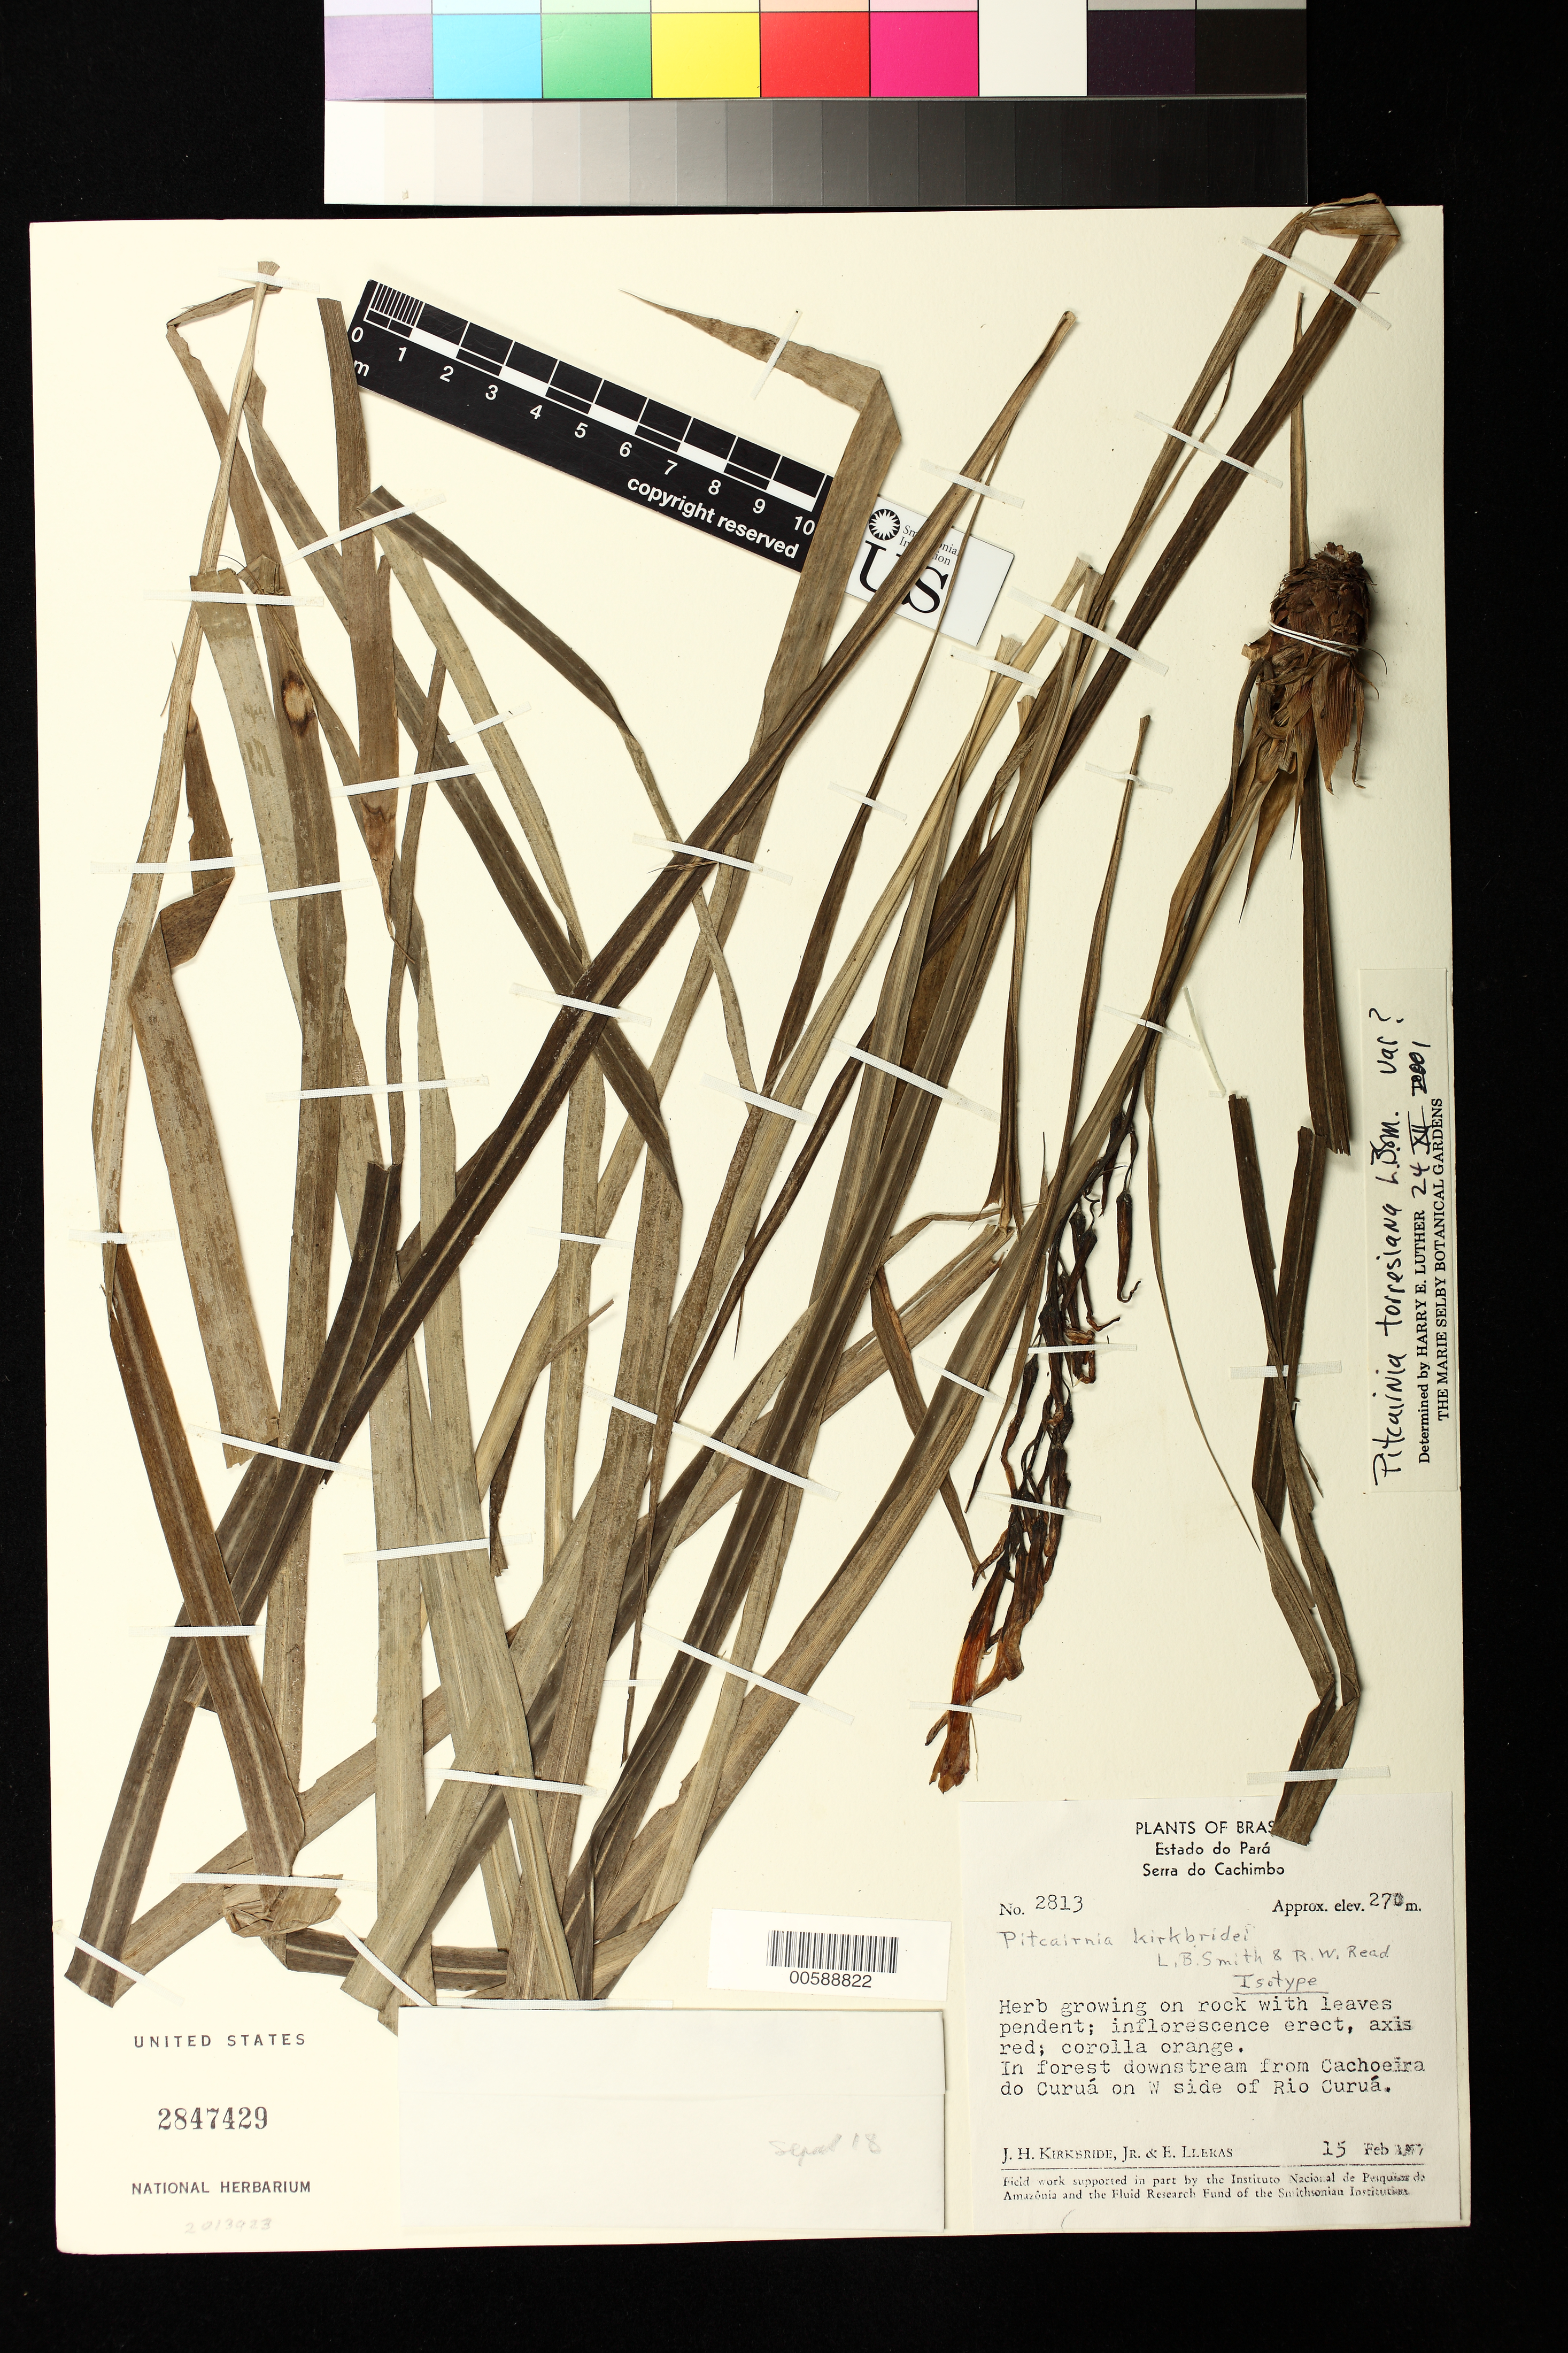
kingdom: Plantae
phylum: Tracheophyta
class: Liliopsida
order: Poales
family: Bromeliaceae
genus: Pitcairnia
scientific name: Pitcairnia kirkbridei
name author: L.B. Sm. & Read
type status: Isotype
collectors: J. H. Kirkbride & E. Lleras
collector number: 2813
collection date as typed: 15 Feb 1977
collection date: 1977-02-15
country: Brazil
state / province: Pará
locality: Serra do cachimbo, forest downstream from cachoeira do curua on w side of rio curua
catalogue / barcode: US 2847429